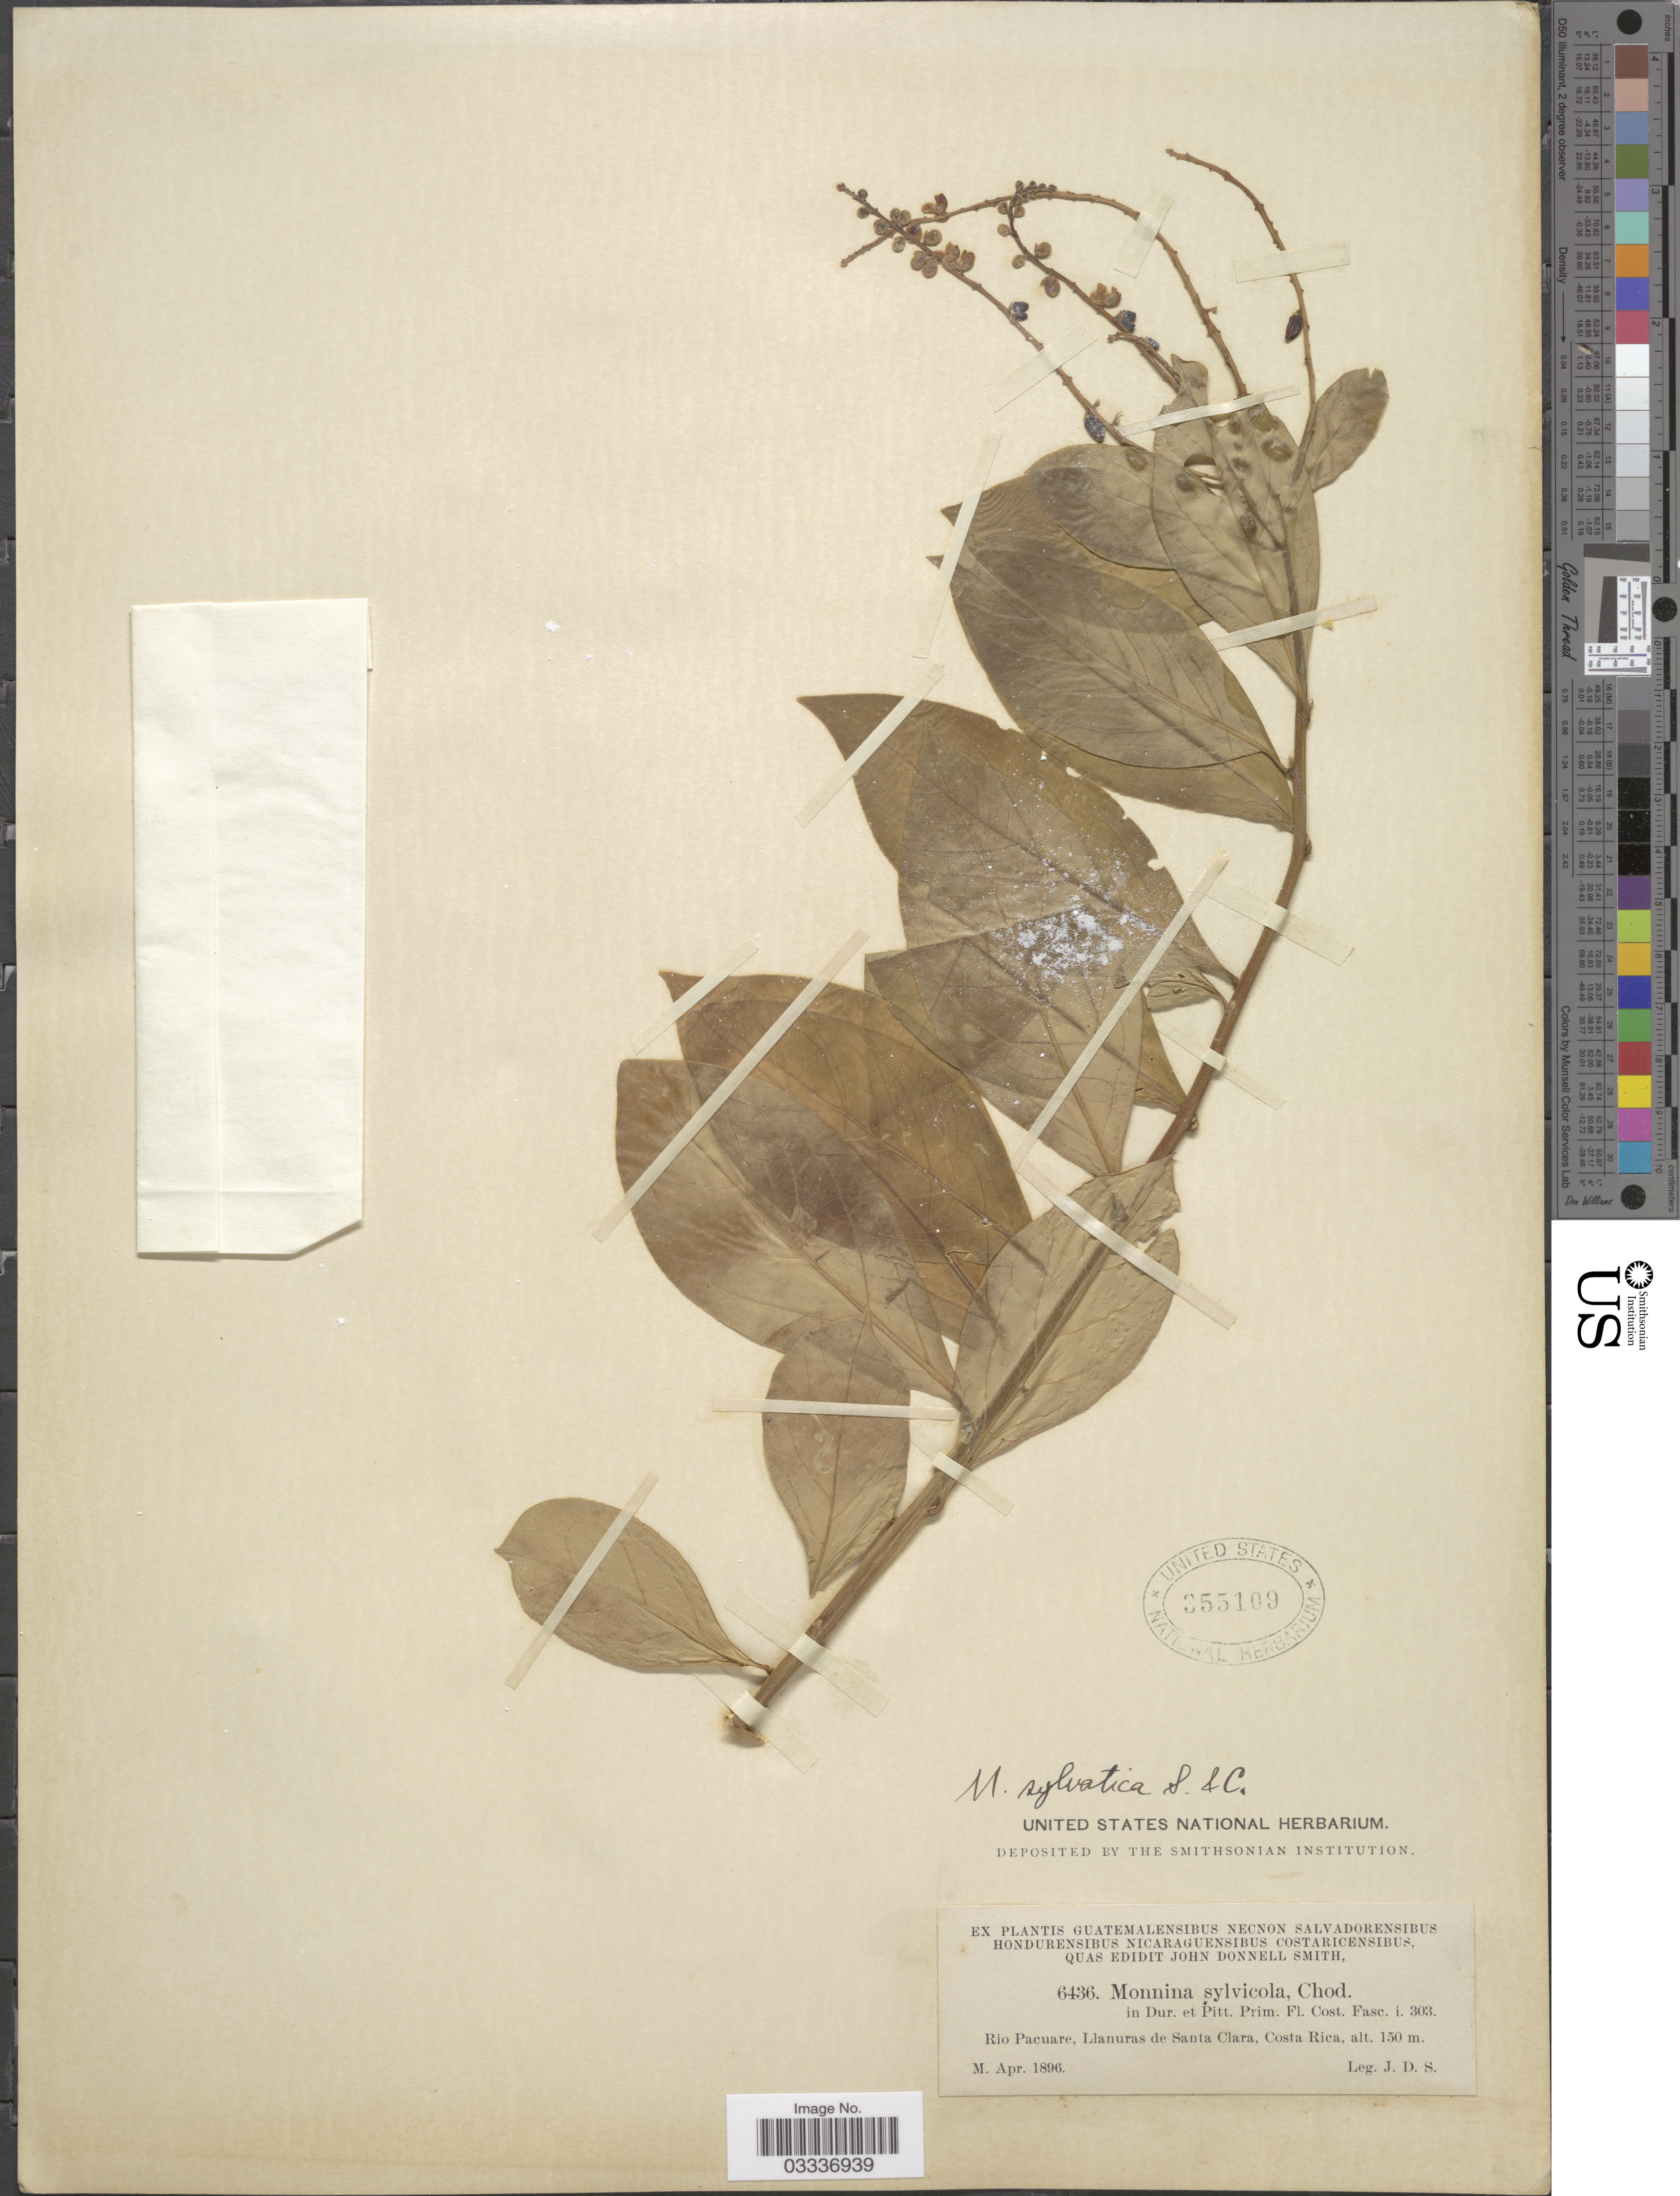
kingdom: Plantae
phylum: Tracheophyta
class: Magnoliopsida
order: Fabales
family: Polygalaceae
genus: Monnina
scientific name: Monnina sylvatica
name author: Schltdl. & Cham.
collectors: J. Donnell Smith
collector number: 6436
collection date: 1896-04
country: Costa Rica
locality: Rio Pacuare, Llanuras de Santa Clara.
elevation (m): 150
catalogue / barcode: US 355109